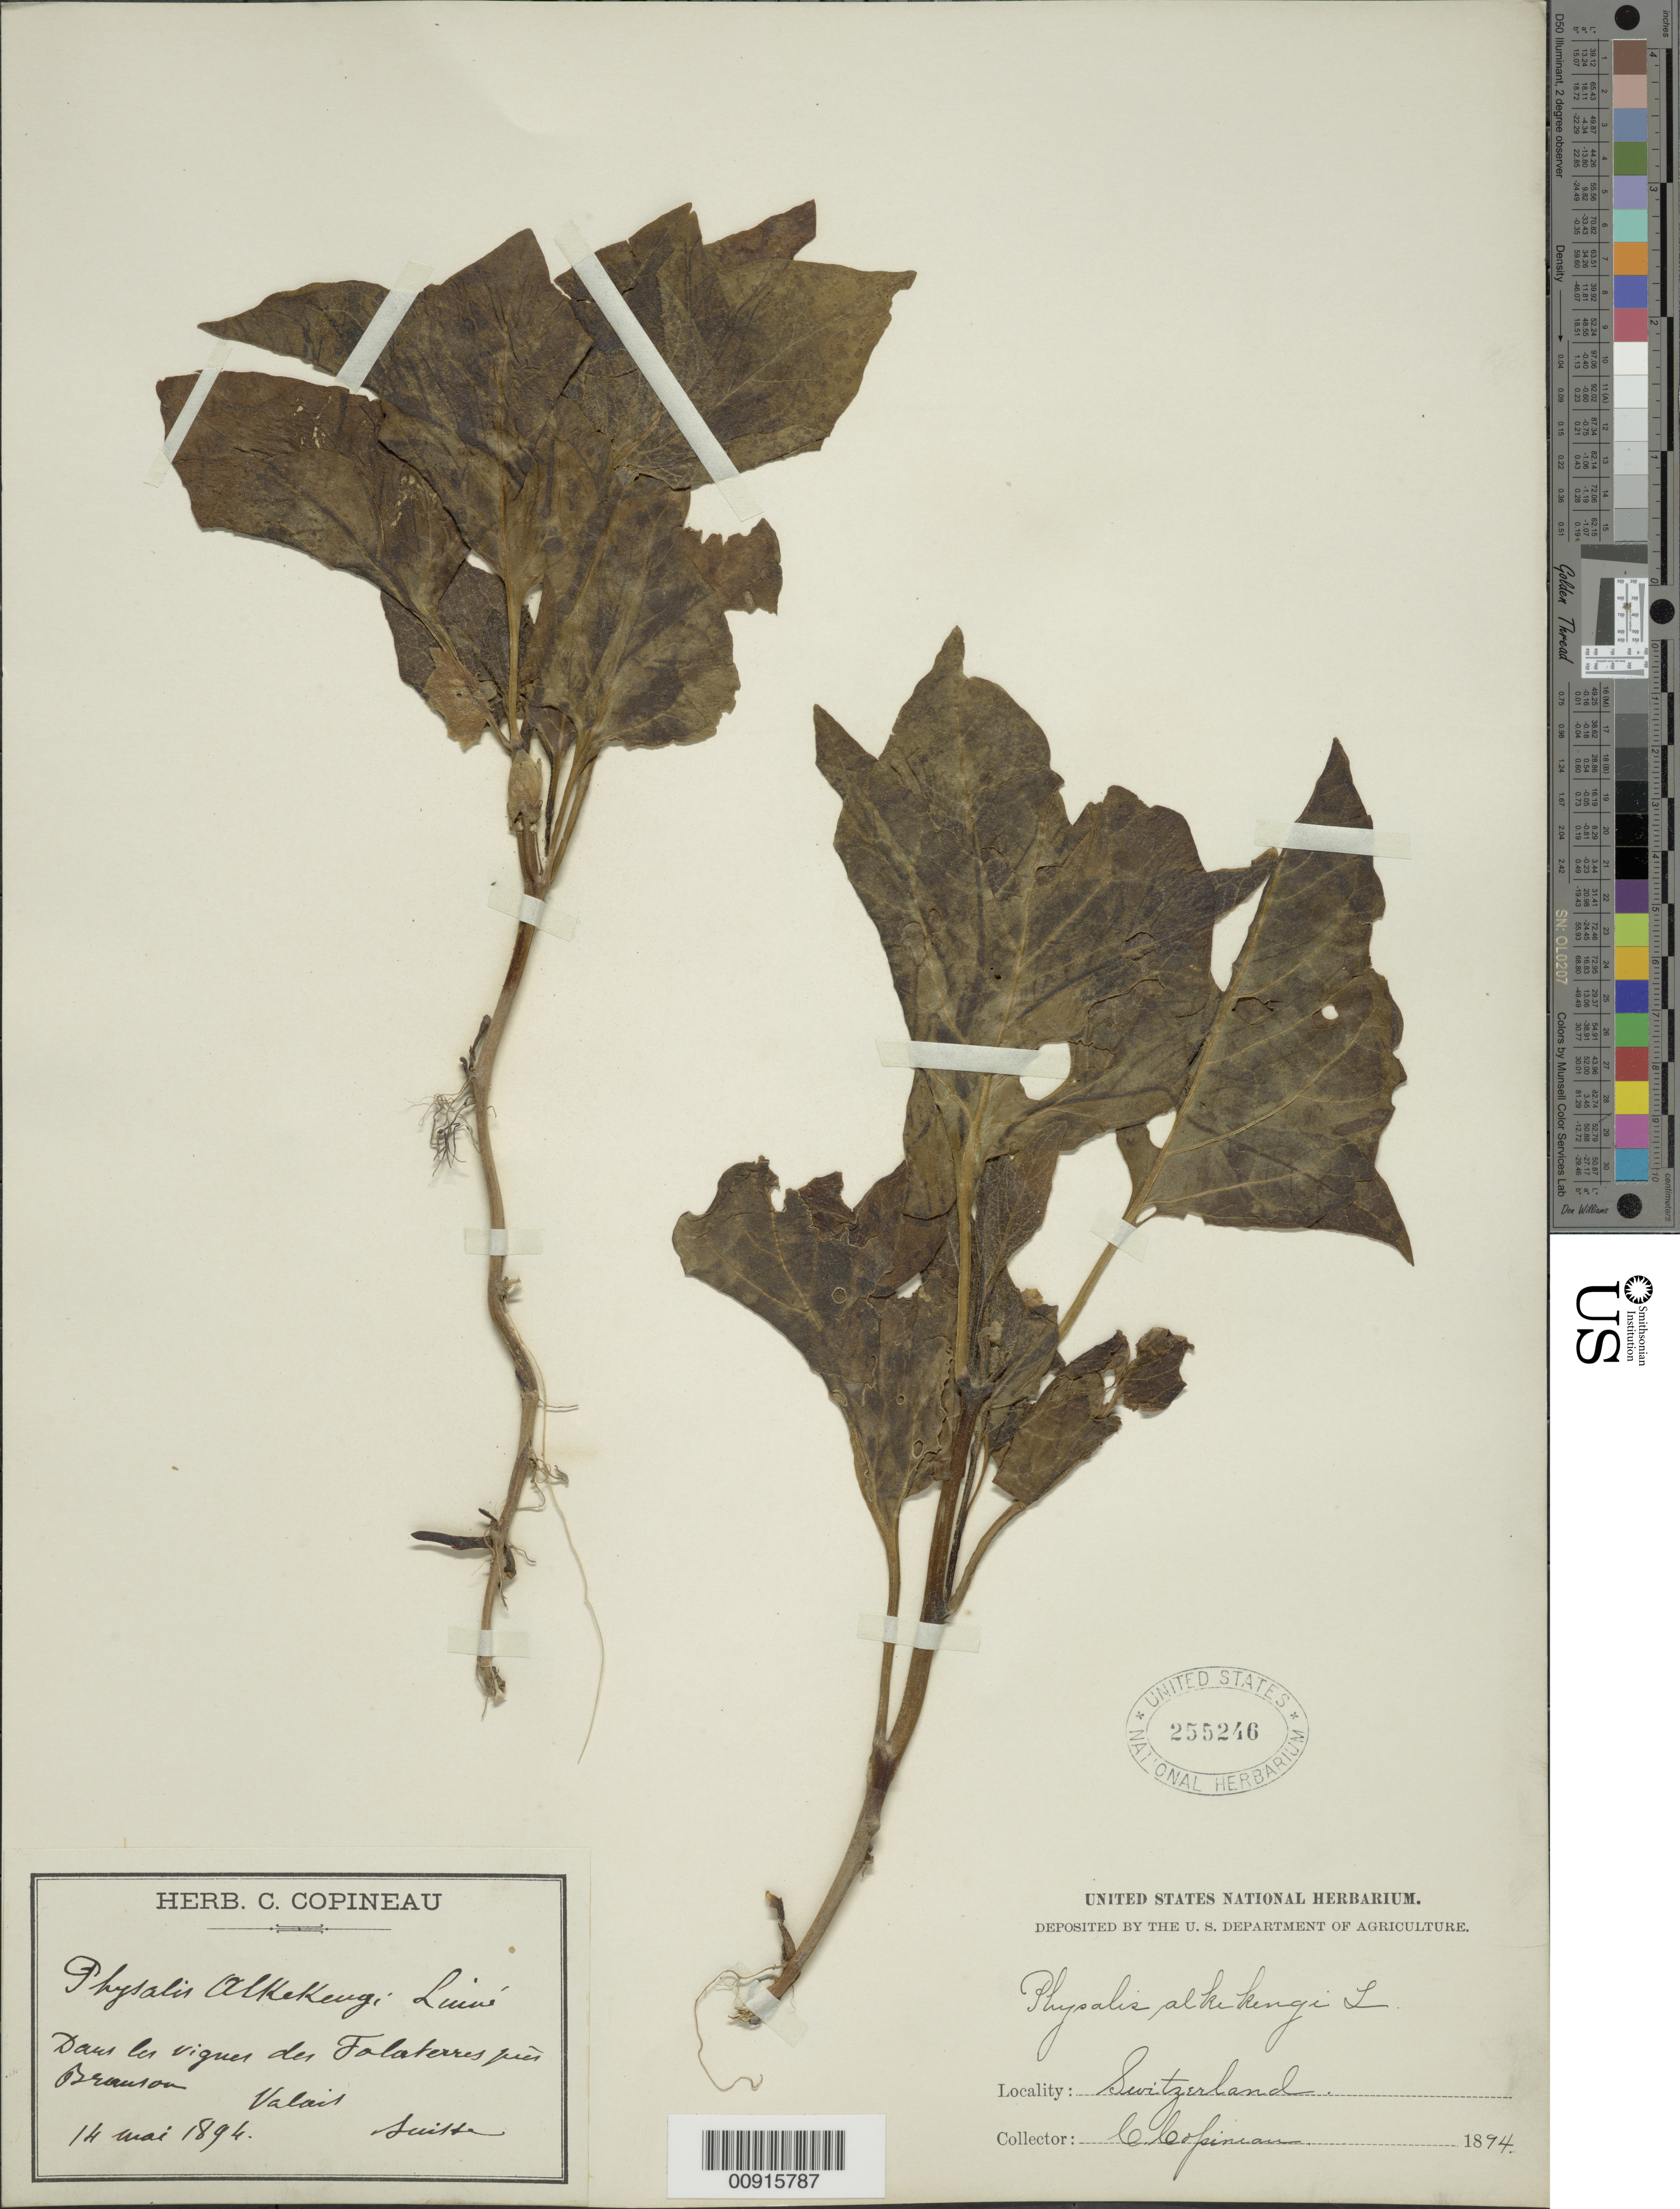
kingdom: Plantae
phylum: Tracheophyta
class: Magnoliopsida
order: Solanales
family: Solanaceae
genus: Physalis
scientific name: Physalis alkekengi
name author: L.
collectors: C. Copineau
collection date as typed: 14 May 1894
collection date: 1894-05-14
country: Switzerland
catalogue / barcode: US 255246